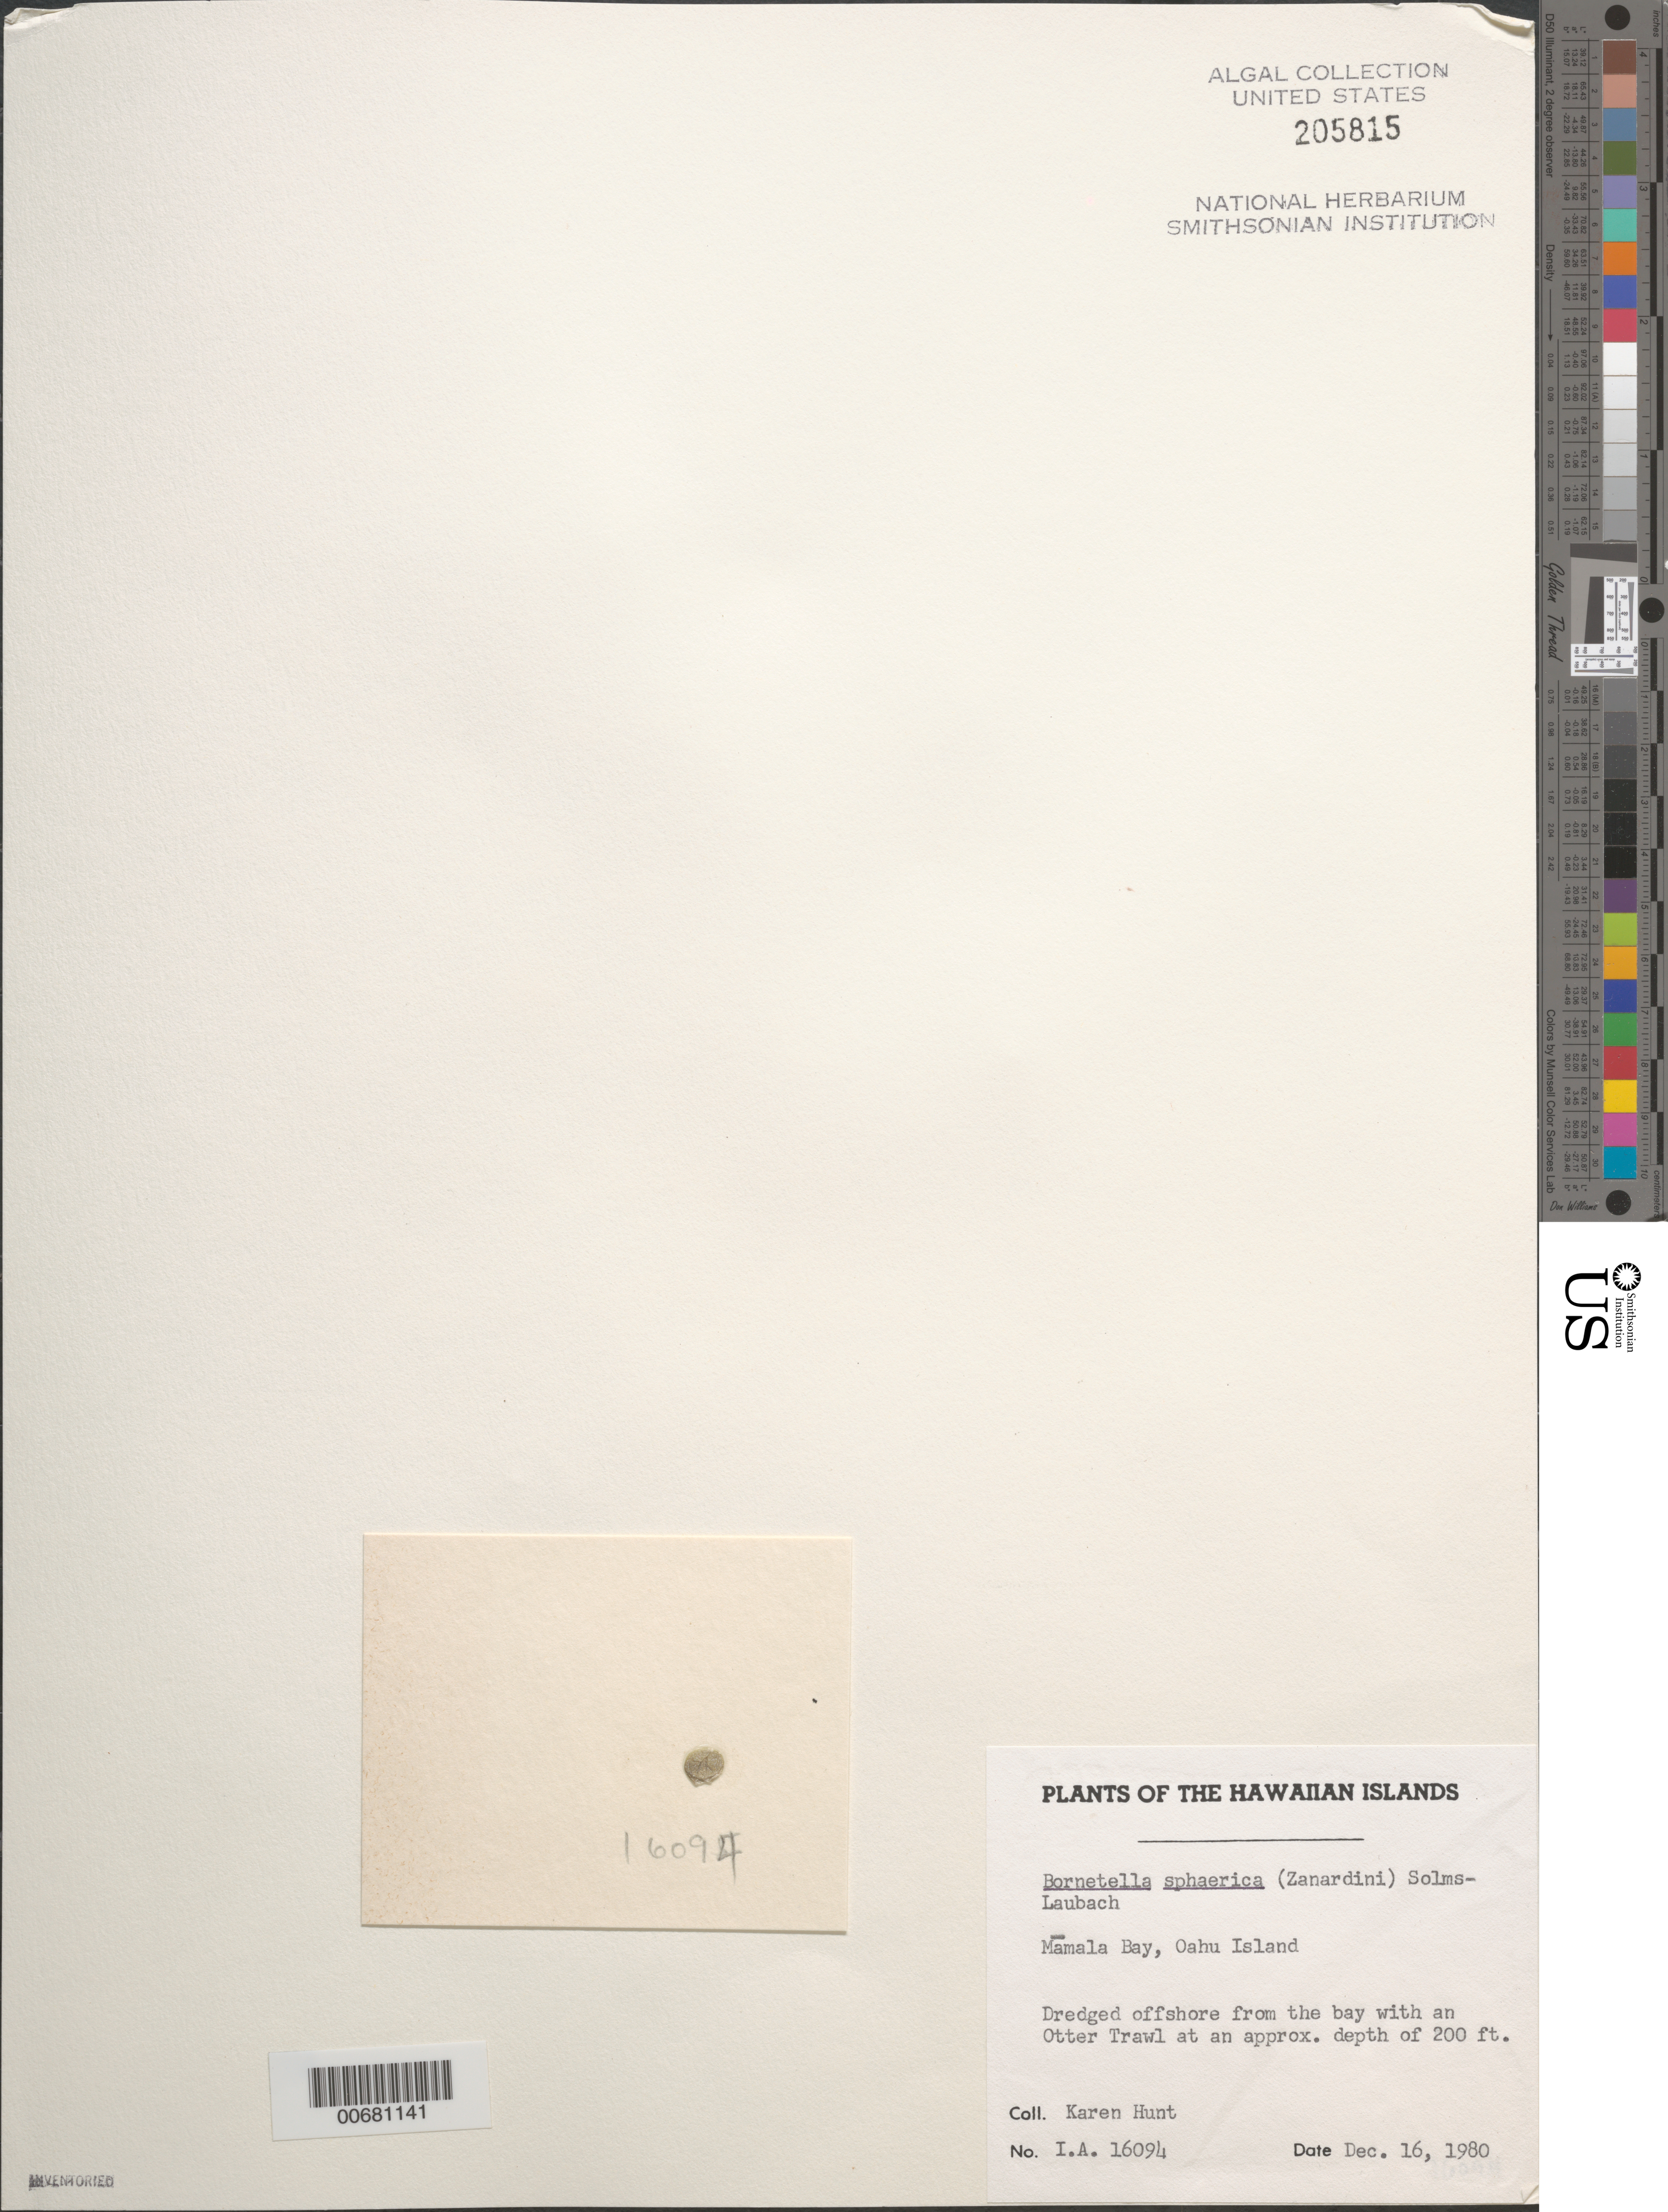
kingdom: Plantae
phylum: Chlorophyta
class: Ulvophyceae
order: Dasycladales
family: Dasycladaceae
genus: Bornetella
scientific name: Bornetella sphaerica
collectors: K. Hunt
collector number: IAA 16094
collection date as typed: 16 Dec 1980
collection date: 1980-12-16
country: United States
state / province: Hawaii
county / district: Honolulu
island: Oahu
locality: Mamala Bay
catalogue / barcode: US 205815